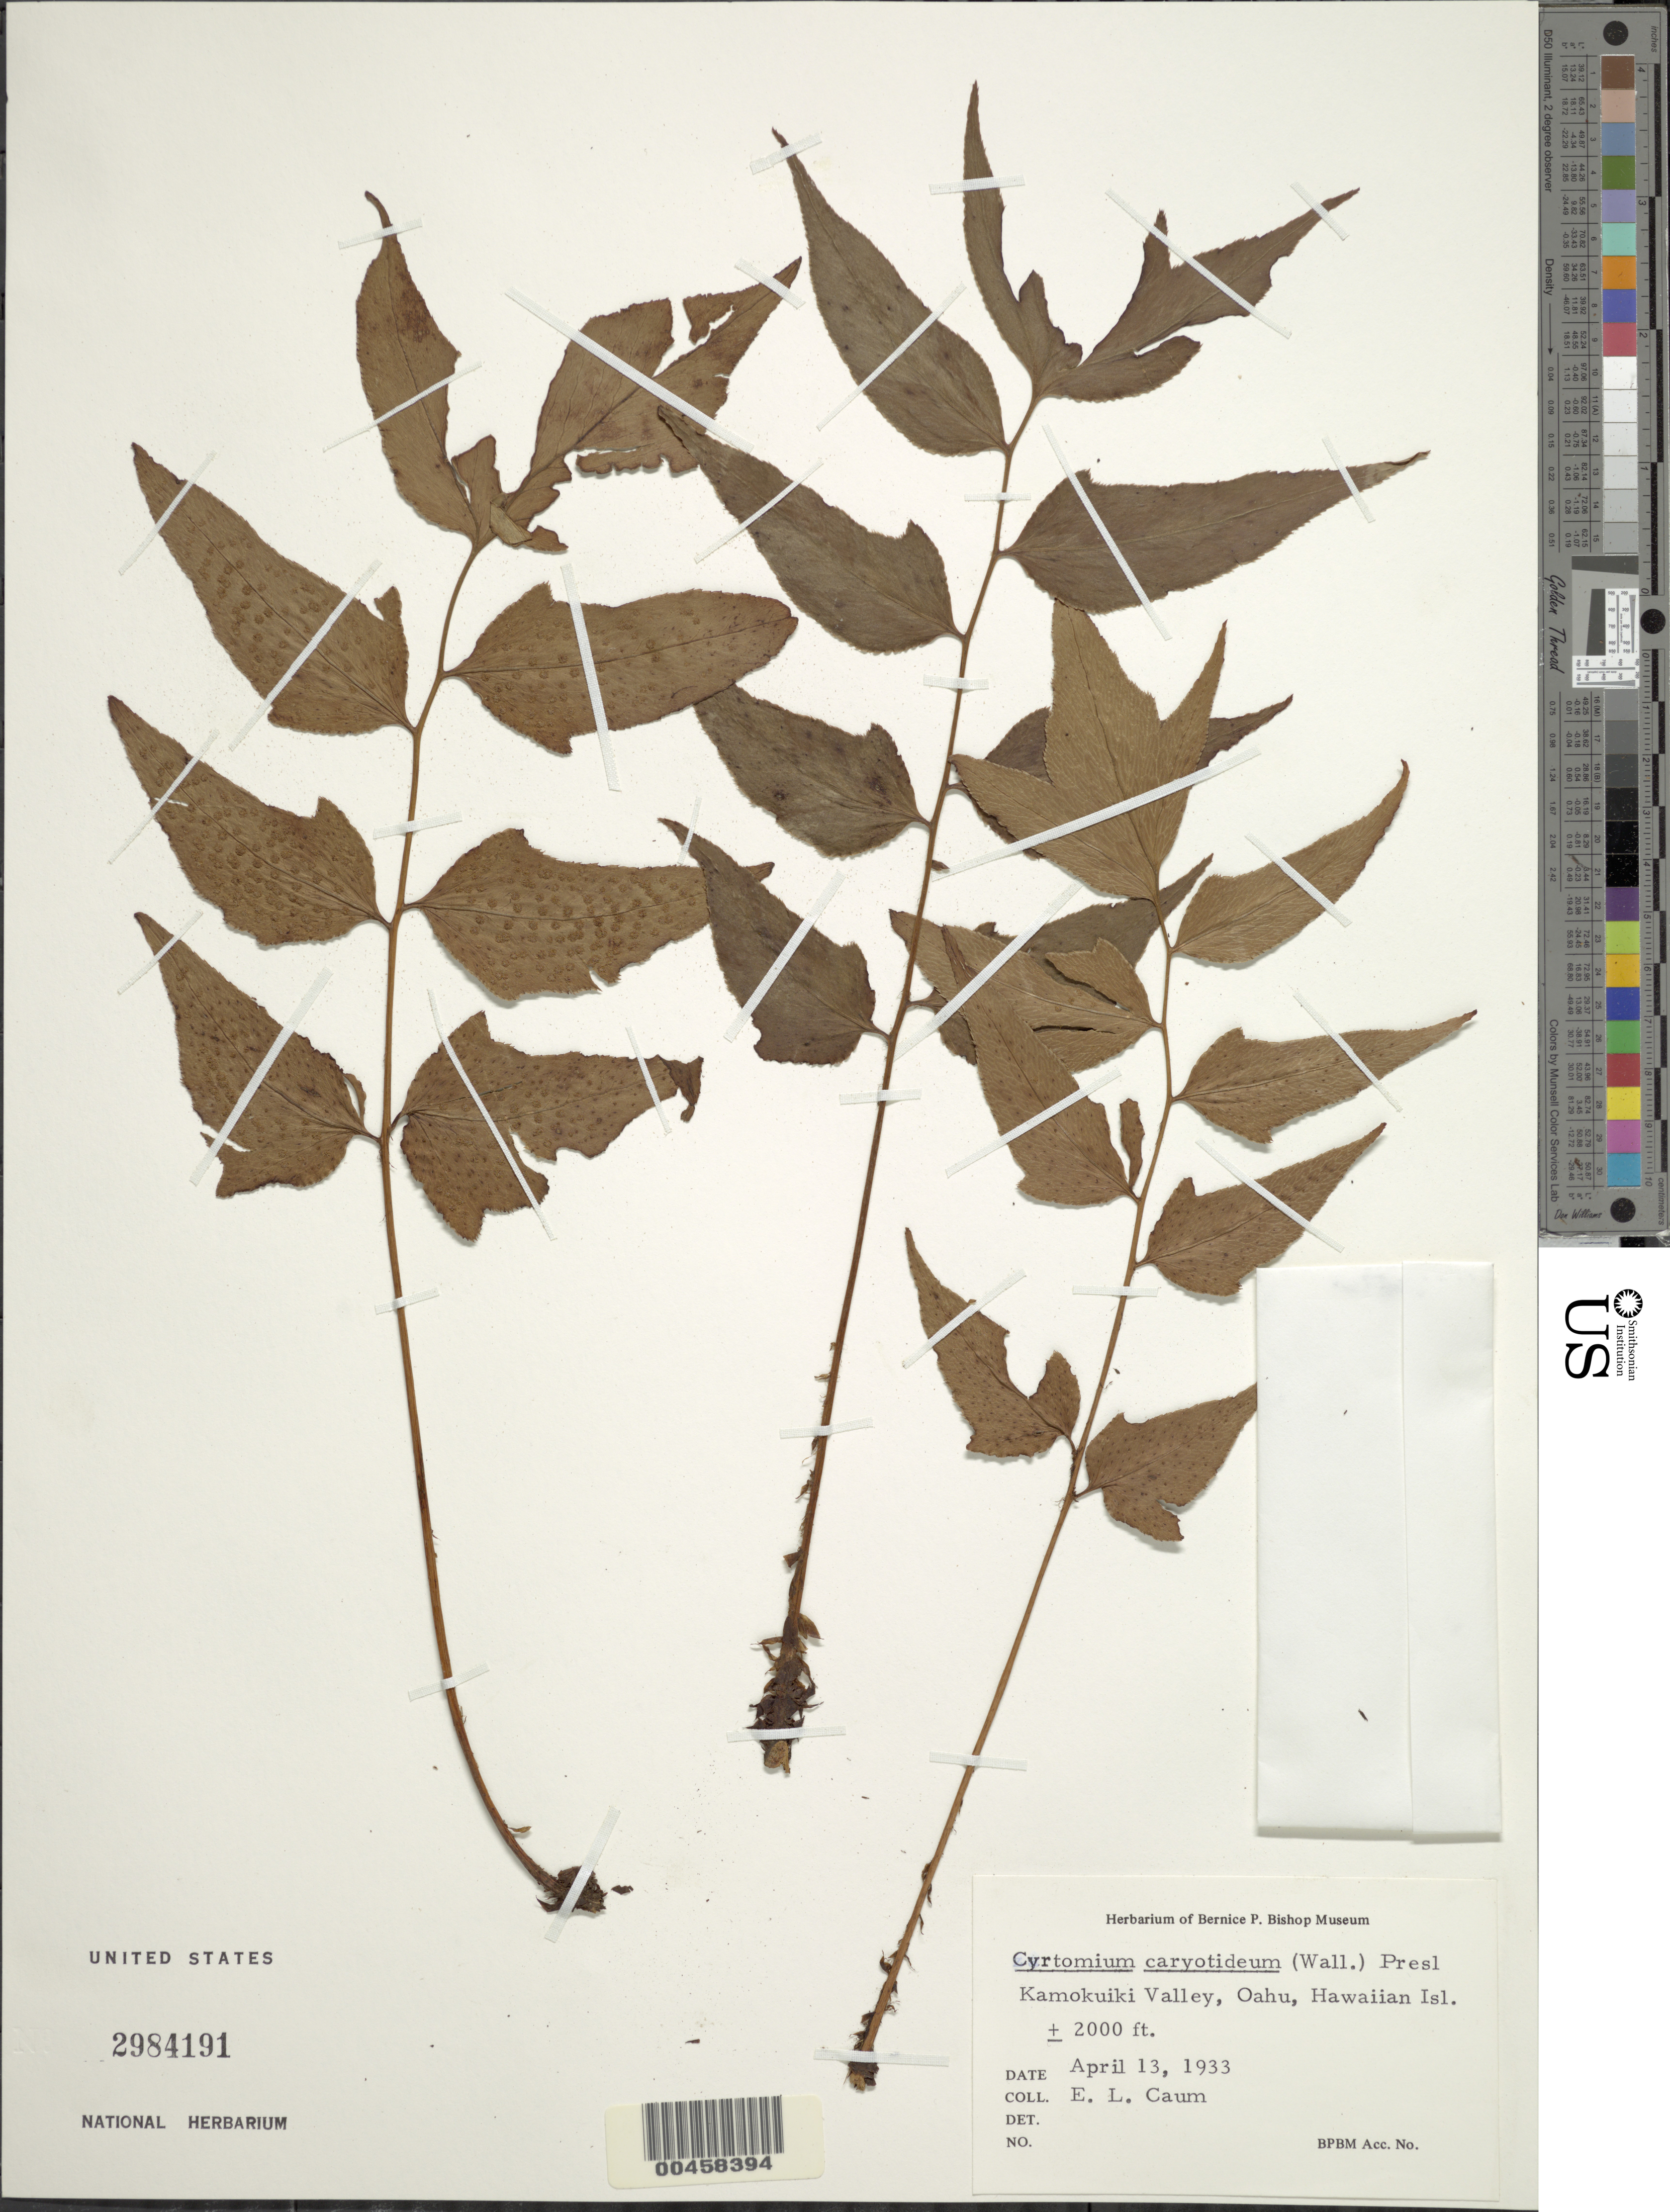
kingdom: Plantae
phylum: Tracheophyta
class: Polypodiopsida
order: Polypodiales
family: Dryopteridaceae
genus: Cyrtomium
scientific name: Cyrtomium caryotideum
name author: (Wall. ex Hook. & Grev.) C. Presl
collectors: E. L. Caum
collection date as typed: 13 Apr 1933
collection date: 1933-04-13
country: United States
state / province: Hawaii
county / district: Honolulu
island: Oahu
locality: Kamokuiki Valley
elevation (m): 610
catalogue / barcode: US 2984191